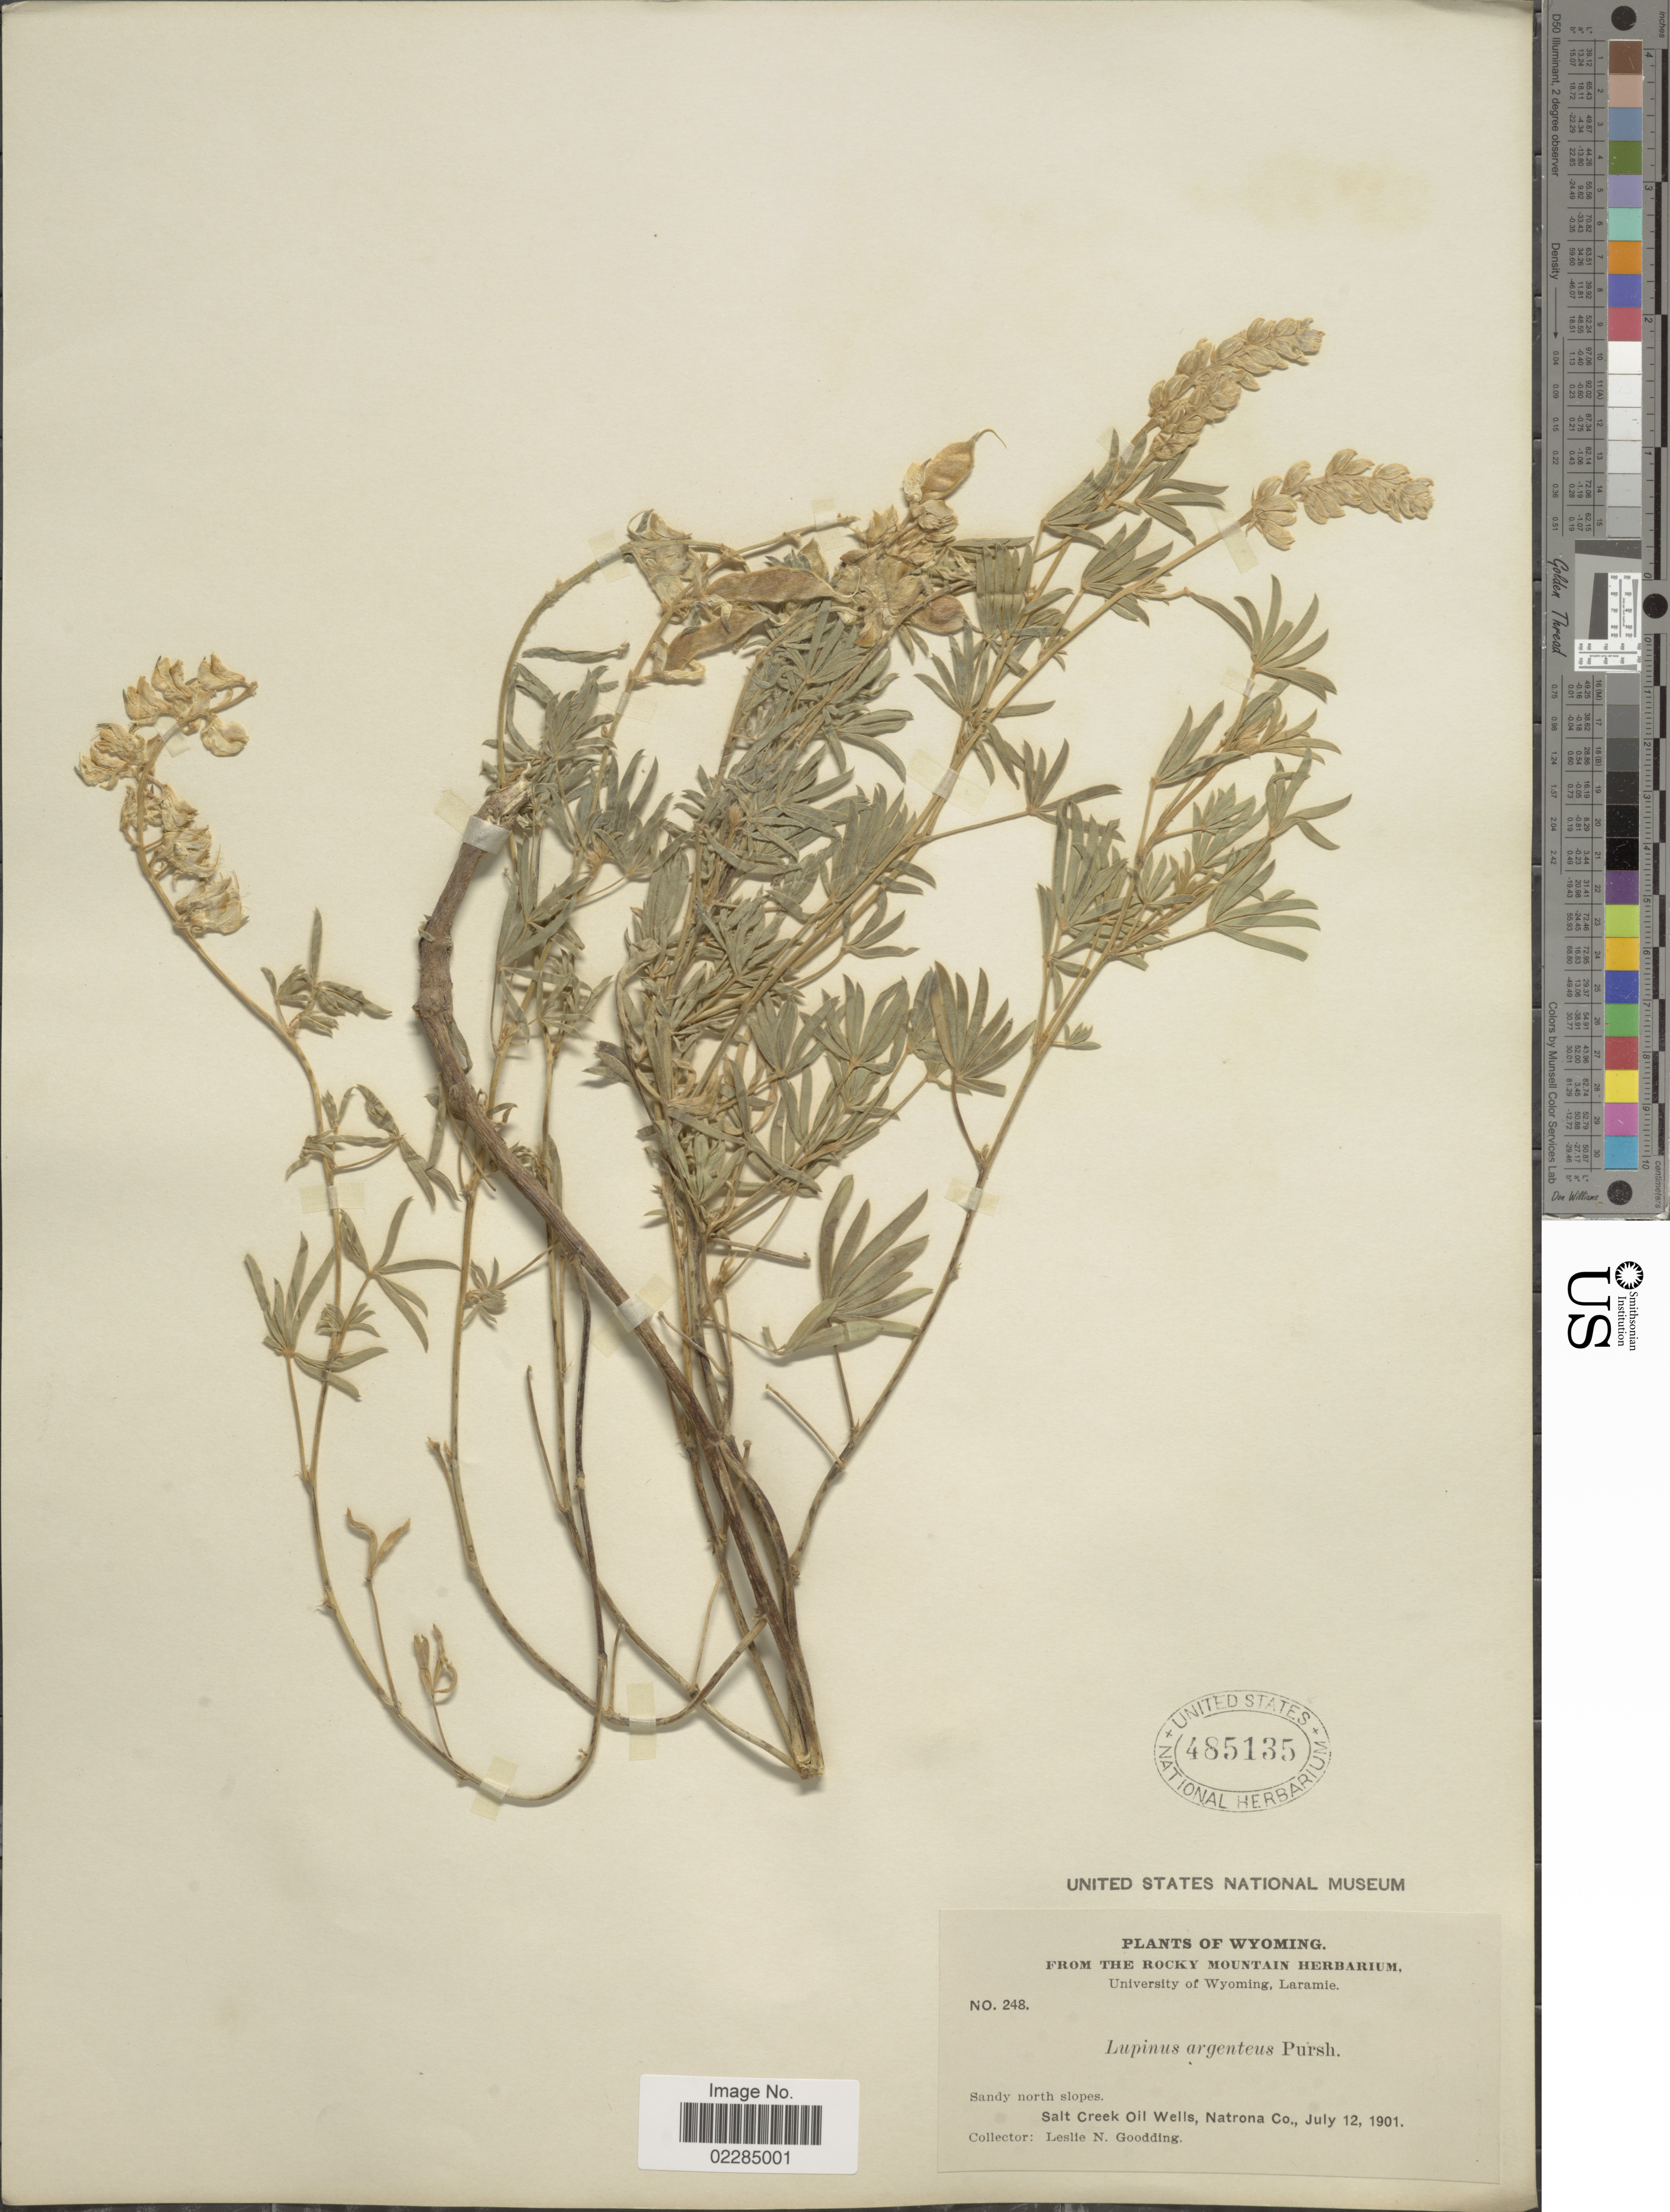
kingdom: Plantae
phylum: Tracheophyta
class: Magnoliopsida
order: Fabales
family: Fabaceae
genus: Lupinus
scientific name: Lupinus decumbens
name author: Torr.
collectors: L. N. Goodding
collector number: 248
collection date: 1901-07-12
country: United States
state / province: Wyoming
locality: Salt Creek Oil Wells, Natrona Co.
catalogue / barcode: US 485135